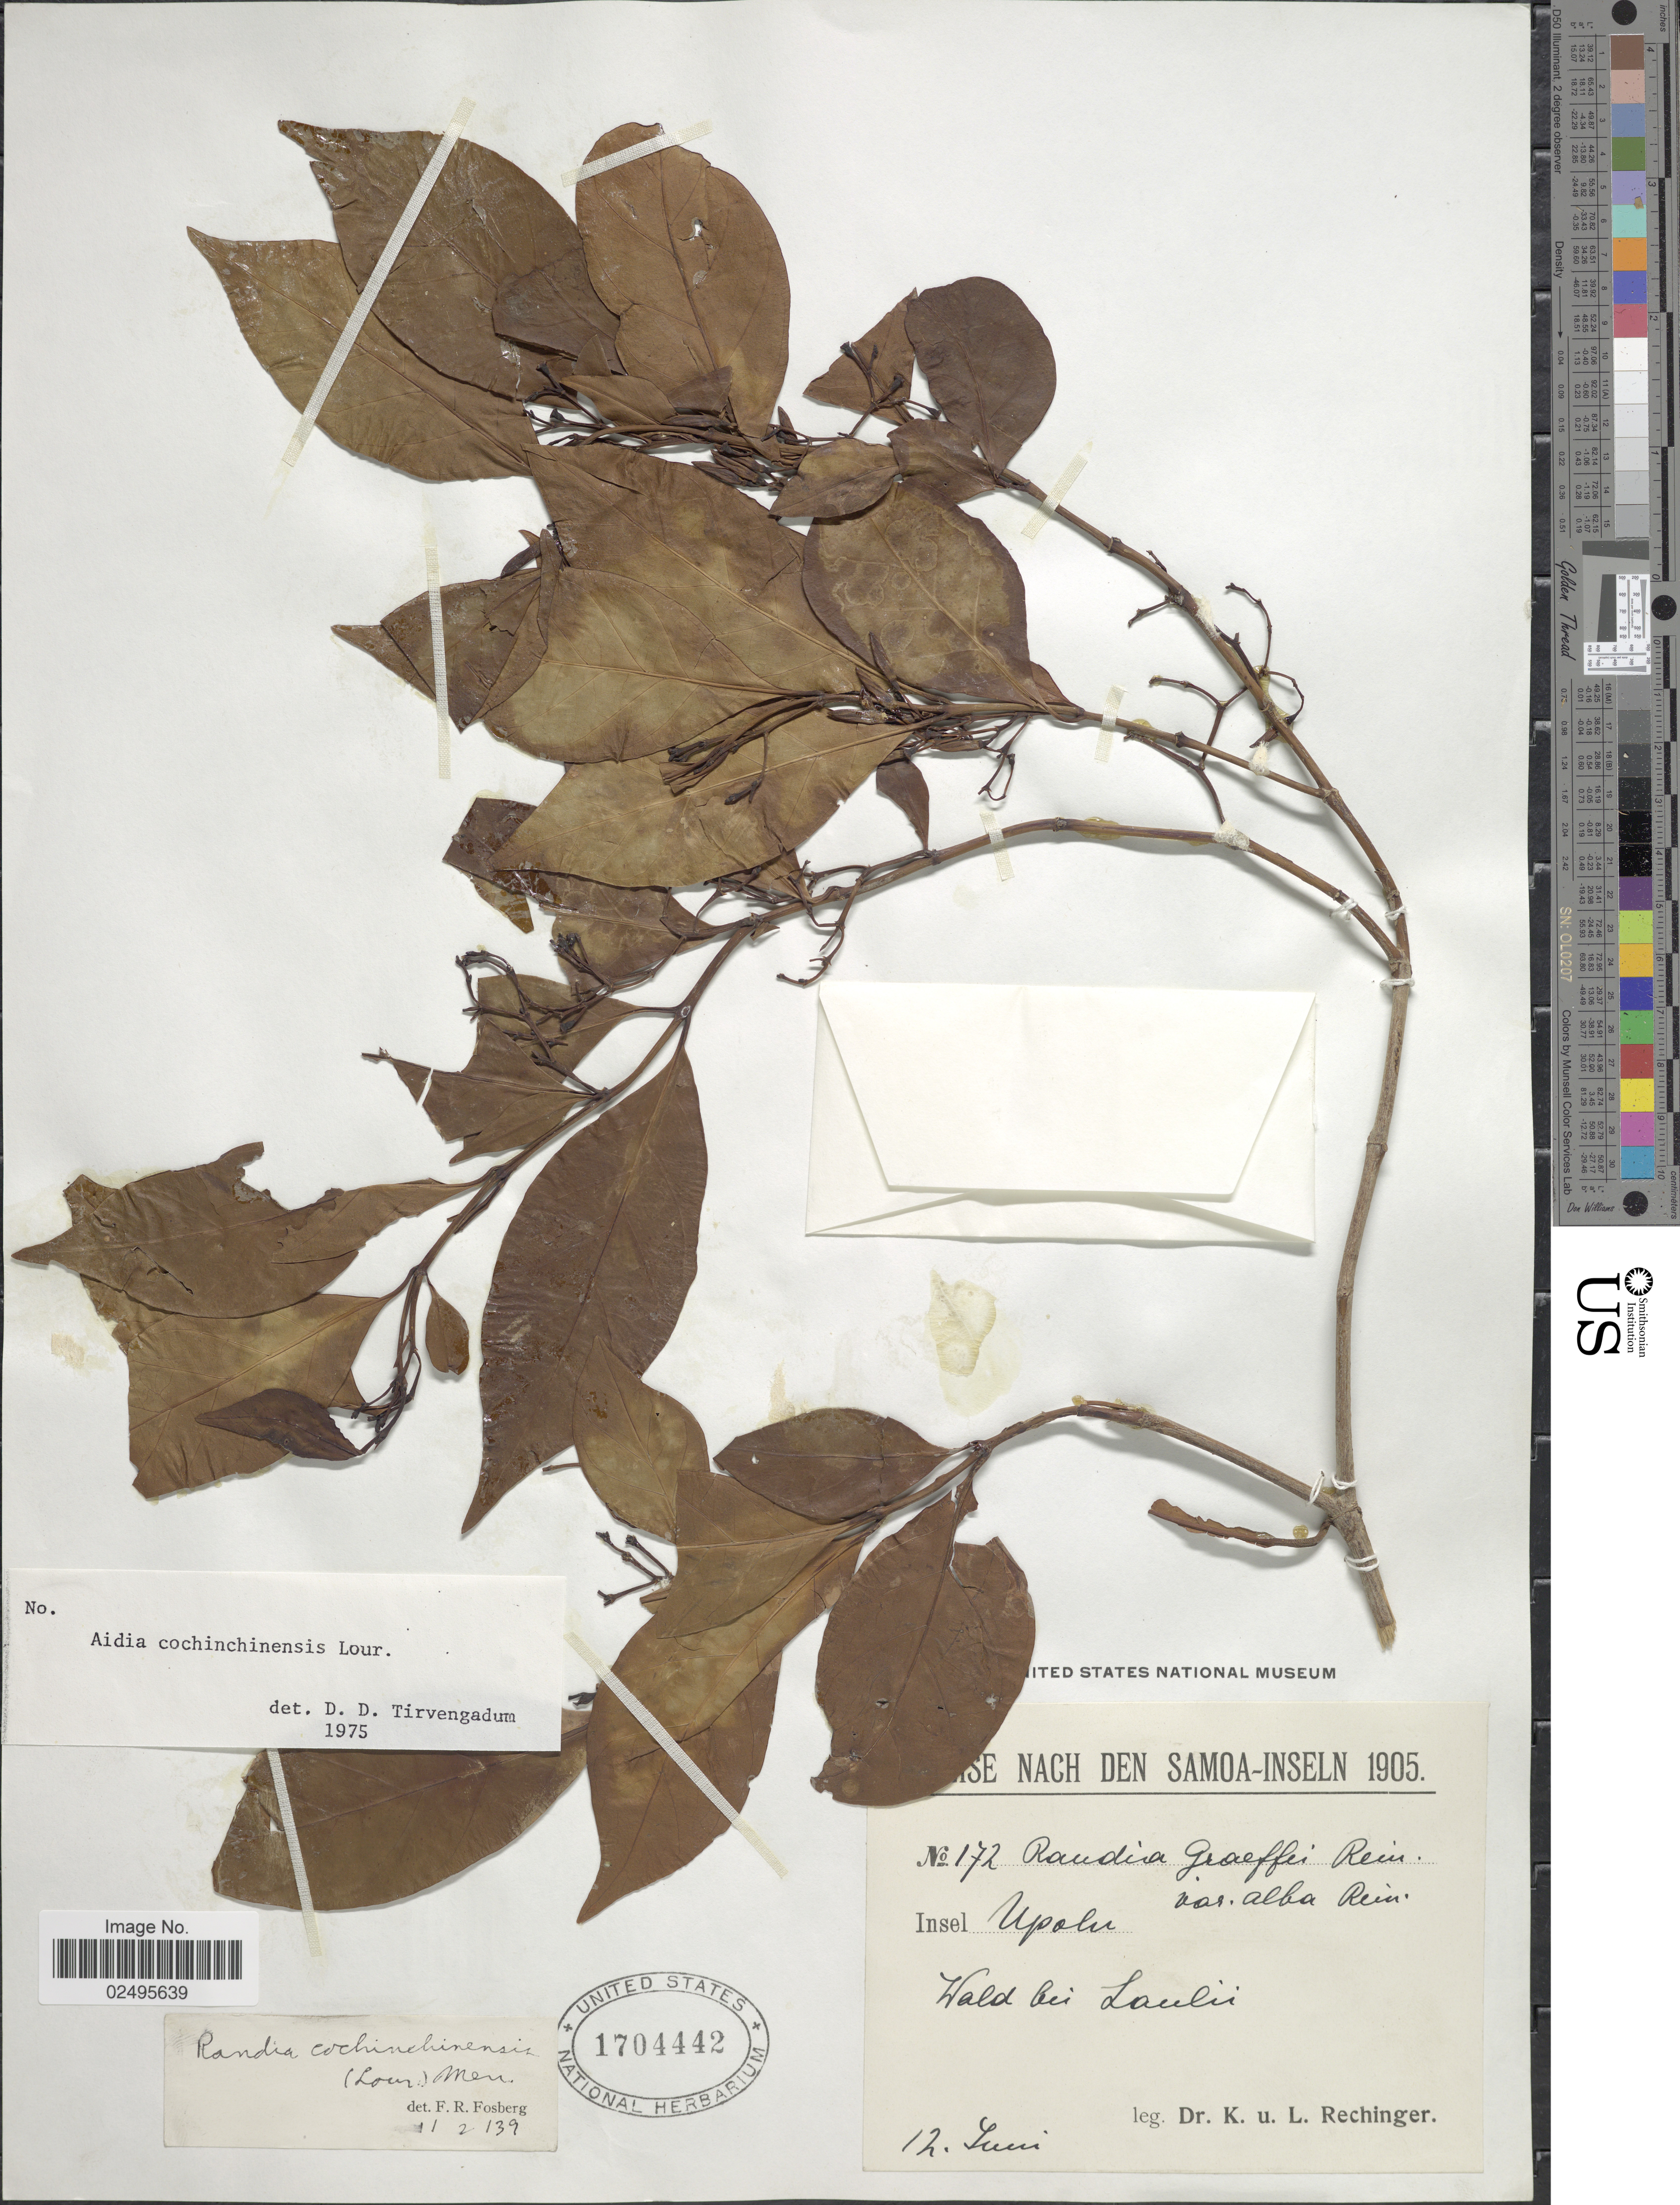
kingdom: Plantae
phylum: Tracheophyta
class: Magnoliopsida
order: Gentianales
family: Rubiaceae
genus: Aidia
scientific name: Aidia graeffei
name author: (Reinecke) Tirveng.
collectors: K. Rechinger & L. Rechinger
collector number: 172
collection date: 1905-06-12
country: Samoa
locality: Samoa-Inseln. Upolu. Wald bei Laulii [interpreted]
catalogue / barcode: US 1704442